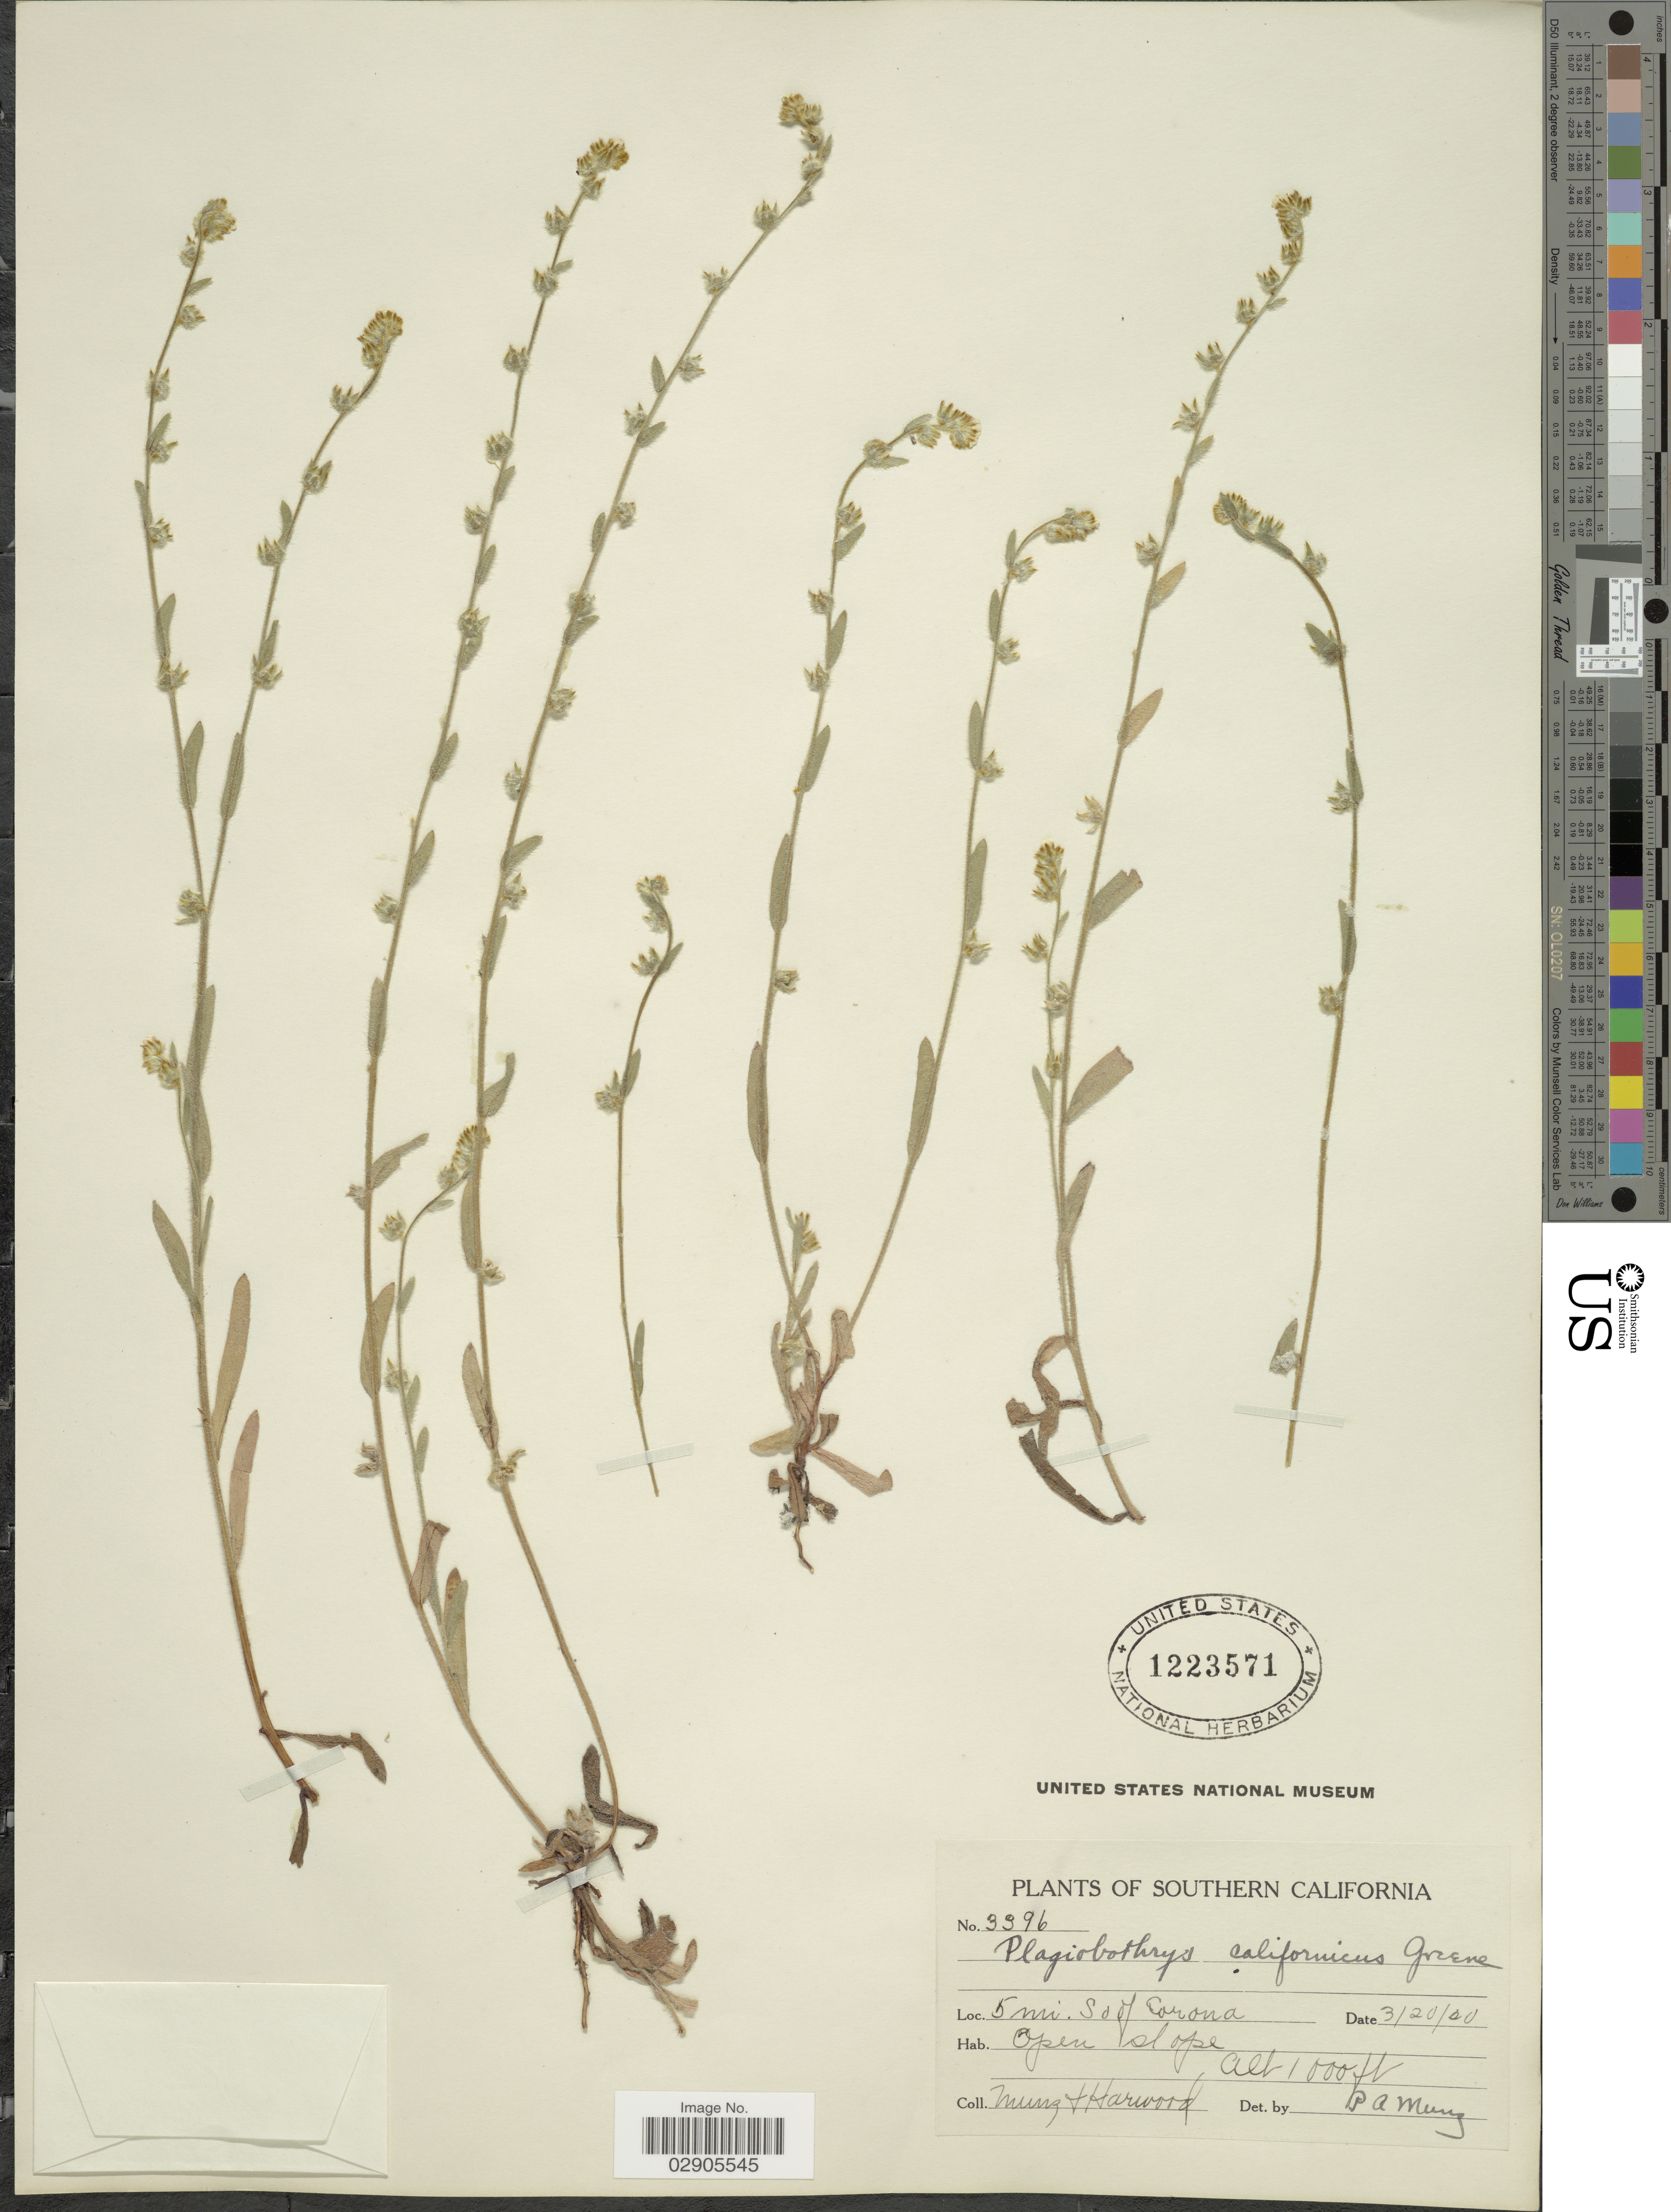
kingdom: Plantae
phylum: Tracheophyta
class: Magnoliopsida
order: Boraginales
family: Boraginaceae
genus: Plagiobothrys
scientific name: Plagiobothrys californicus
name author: (A. Gray) Greene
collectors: -. Munz & Harwood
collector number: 3396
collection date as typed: Transcribed d/m/y: 20/3/00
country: United States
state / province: California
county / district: Riverside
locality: Southern California. 5 mi. S of Corona.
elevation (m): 305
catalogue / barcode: US 1223571